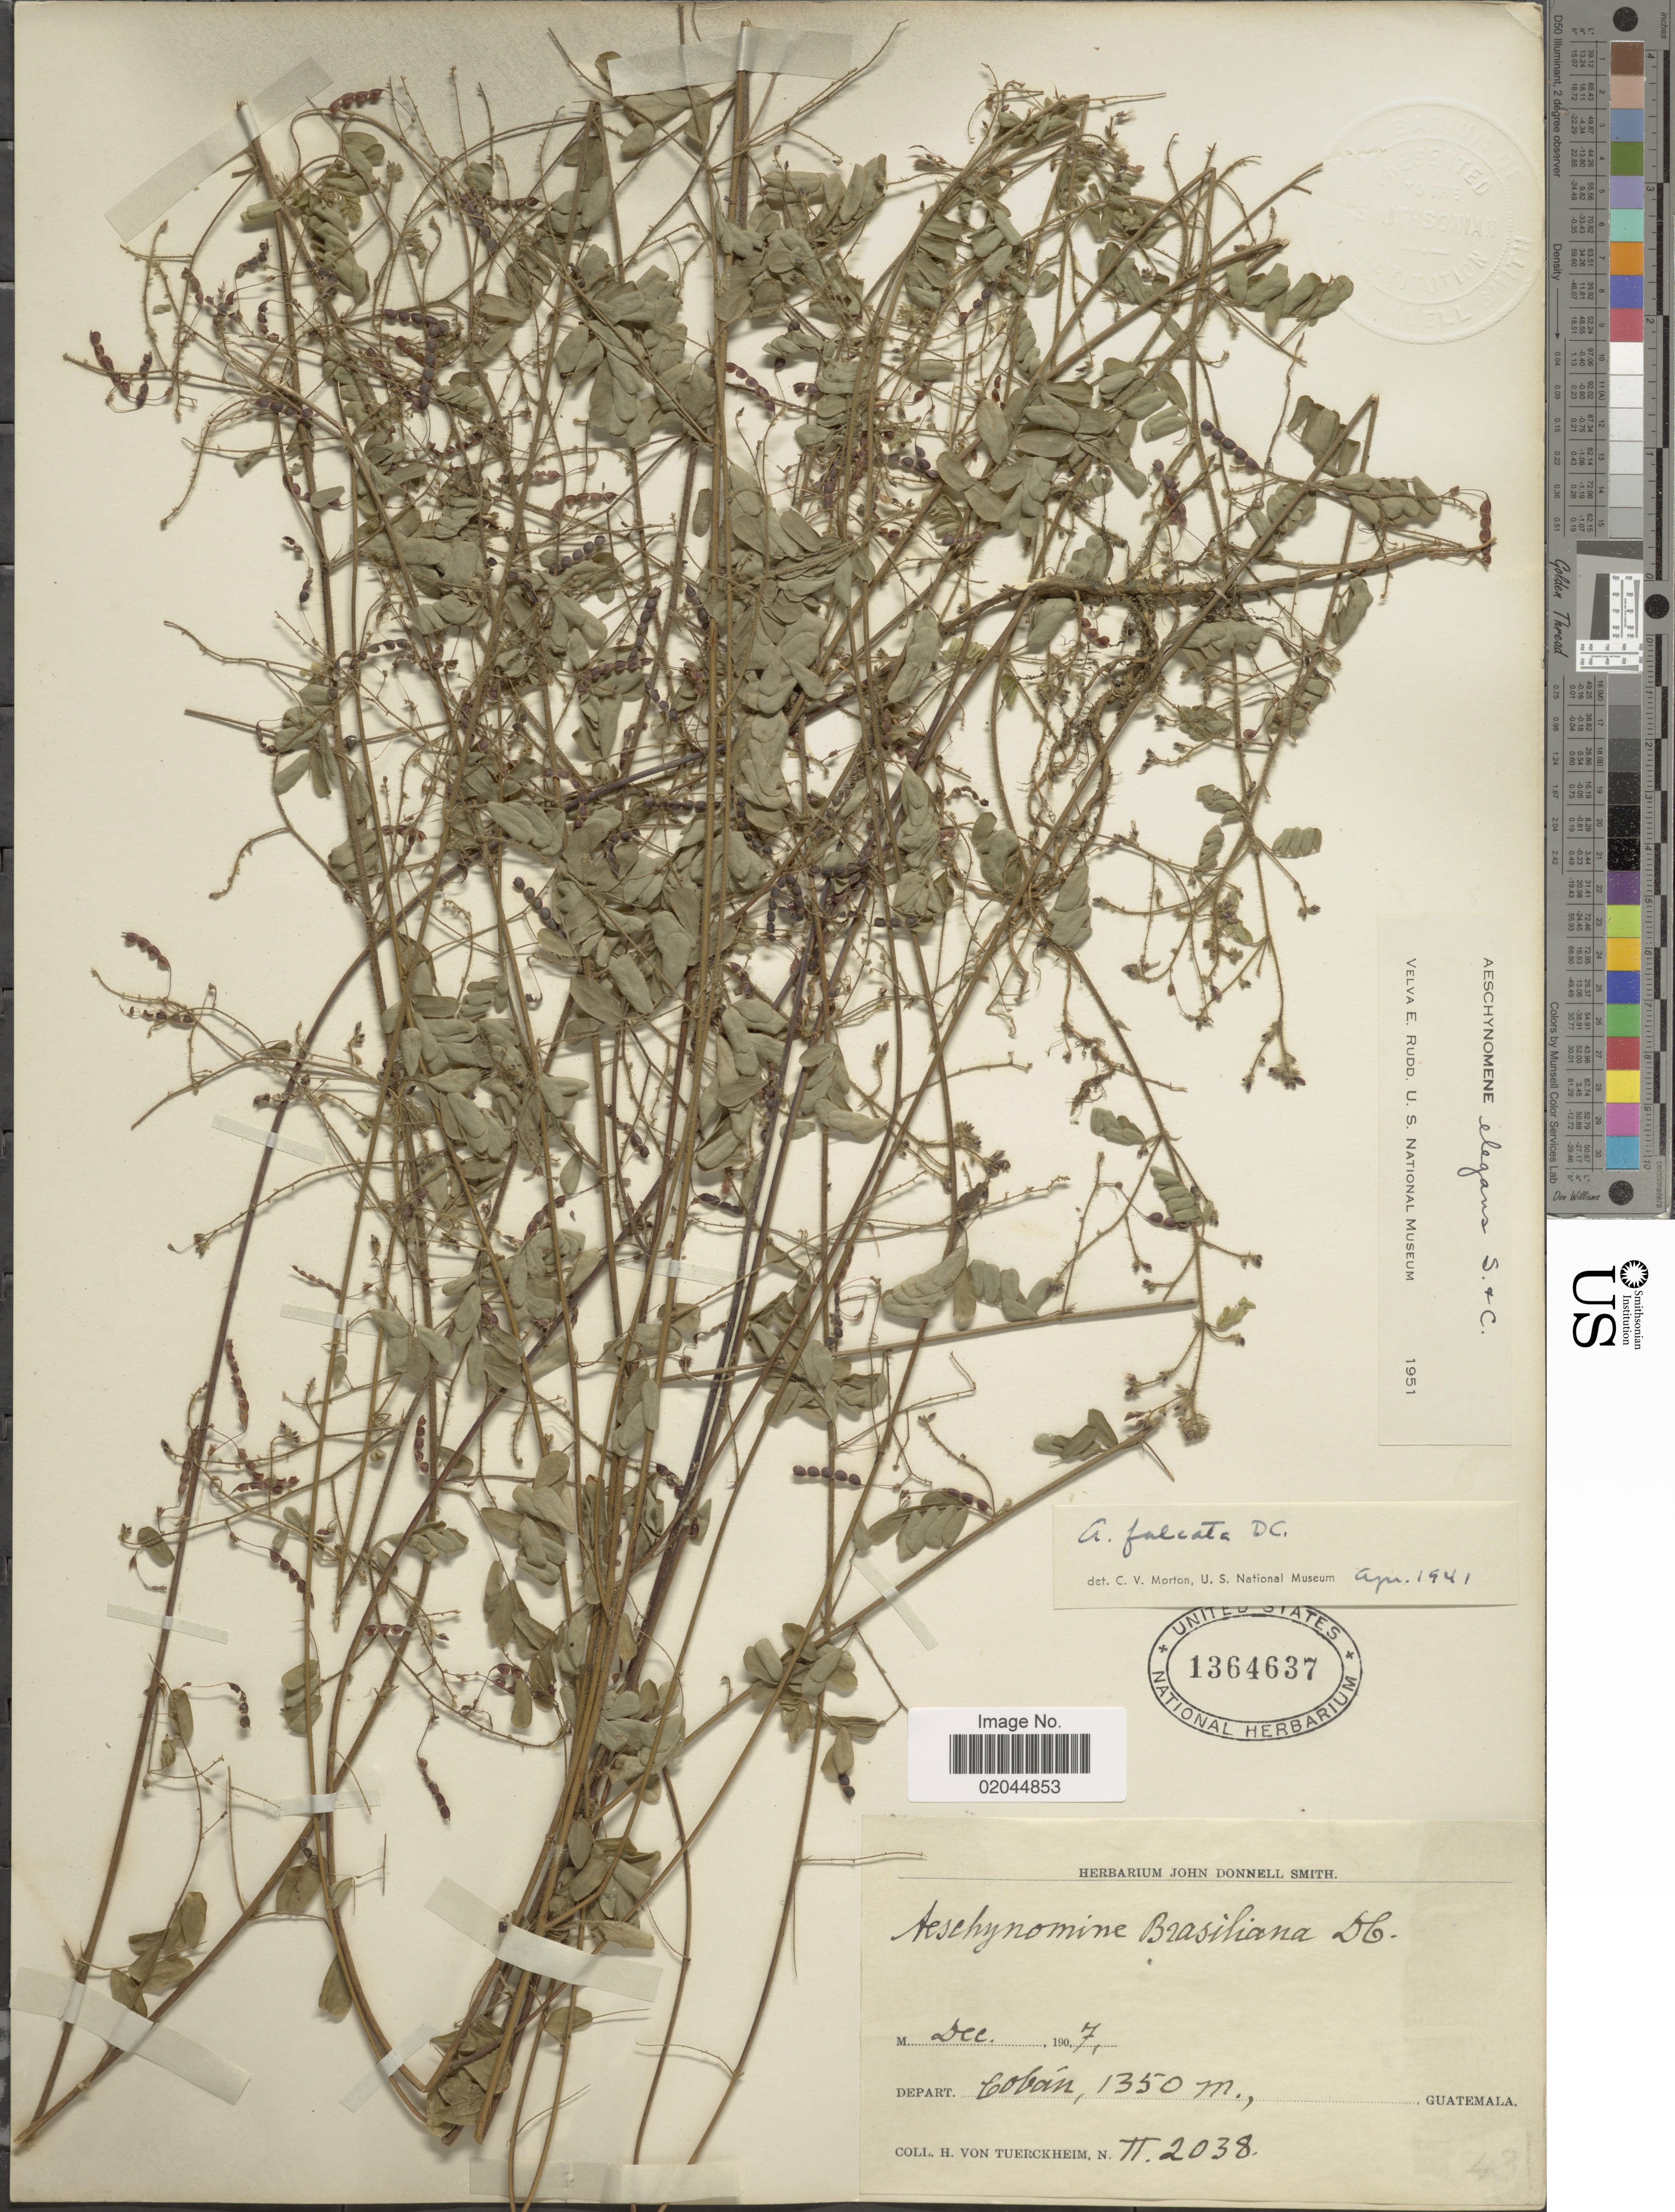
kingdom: Plantae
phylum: Tracheophyta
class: Magnoliopsida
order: Fabales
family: Fabaceae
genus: Aeschynomene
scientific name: Aeschynomene elegans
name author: Cham. ex Schltdl.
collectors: H. von Tuerckheim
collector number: II 2038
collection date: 1907-12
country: Guatemala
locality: Depart. Coban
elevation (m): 1350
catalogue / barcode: US 1364637